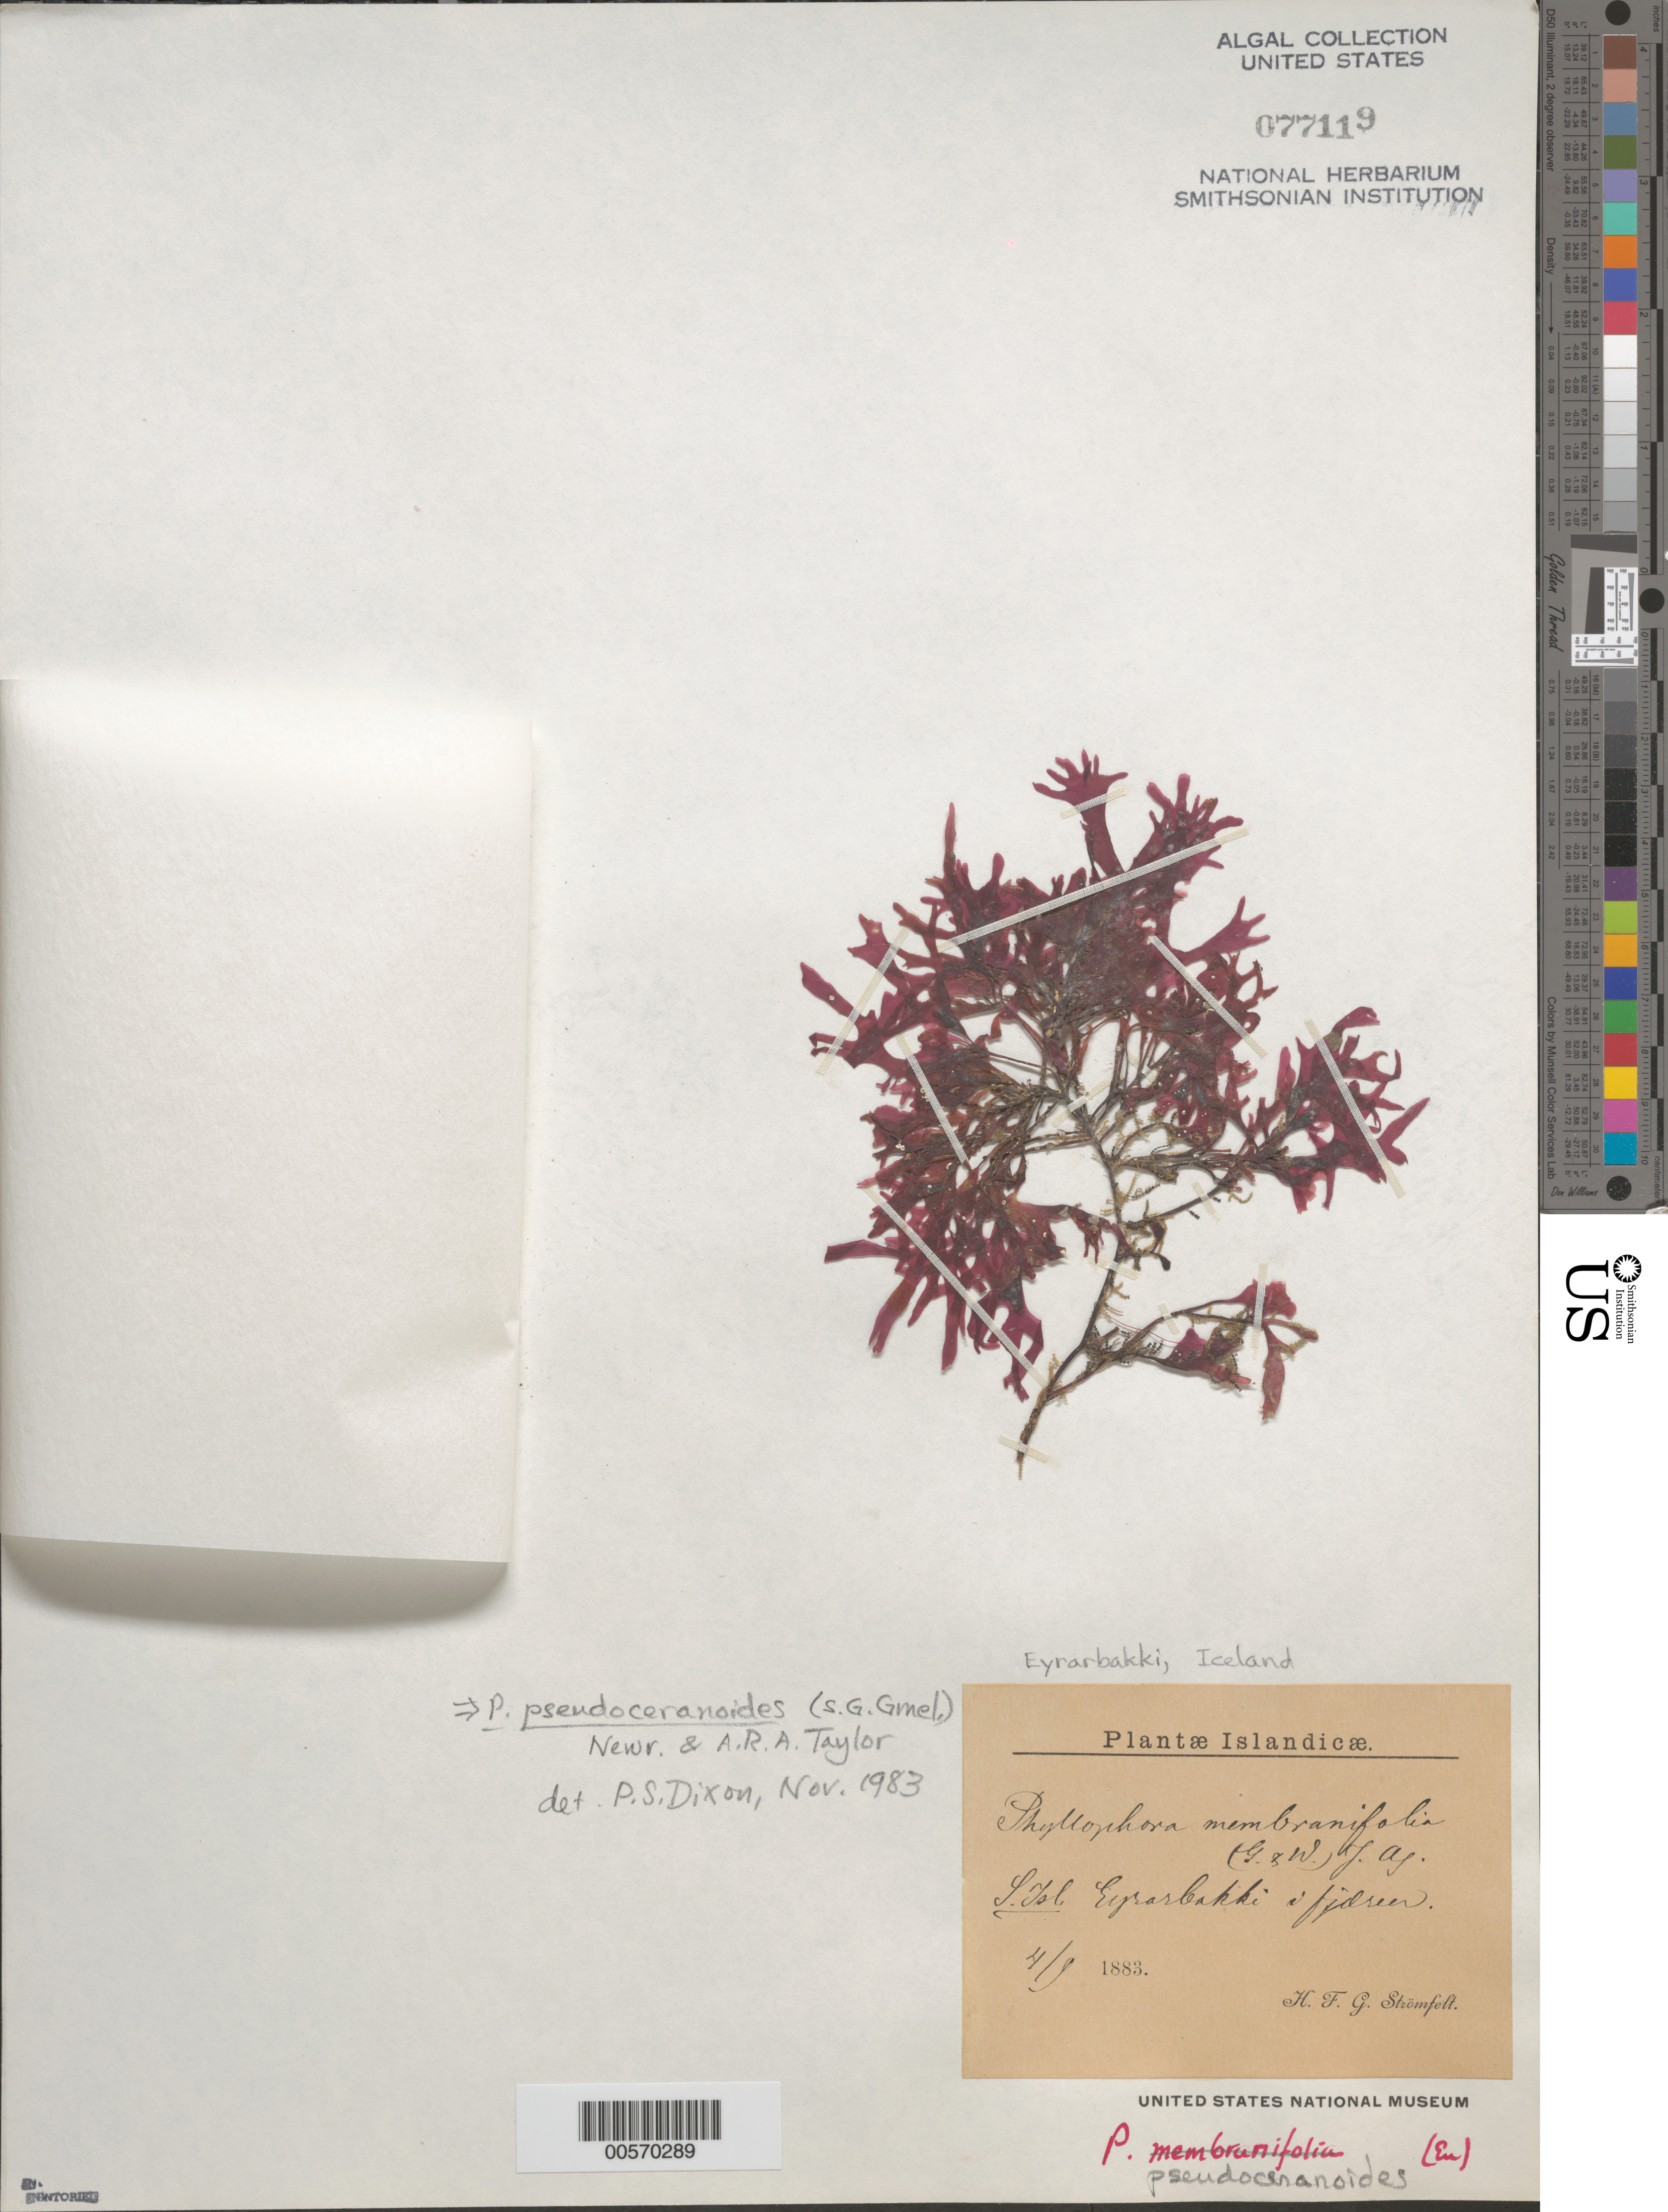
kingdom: Plantae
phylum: Rhodophyta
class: Florideophyceae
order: Gigartinales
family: Phyllophoraceae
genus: Phyllophora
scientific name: Phyllophora pseudoceranoides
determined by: Dixon, P. S.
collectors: H. Stromfelt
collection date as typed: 04 Sep 1883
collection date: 1883-09-04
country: Iceland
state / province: Southern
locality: Eyrarbakki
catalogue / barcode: US 77119